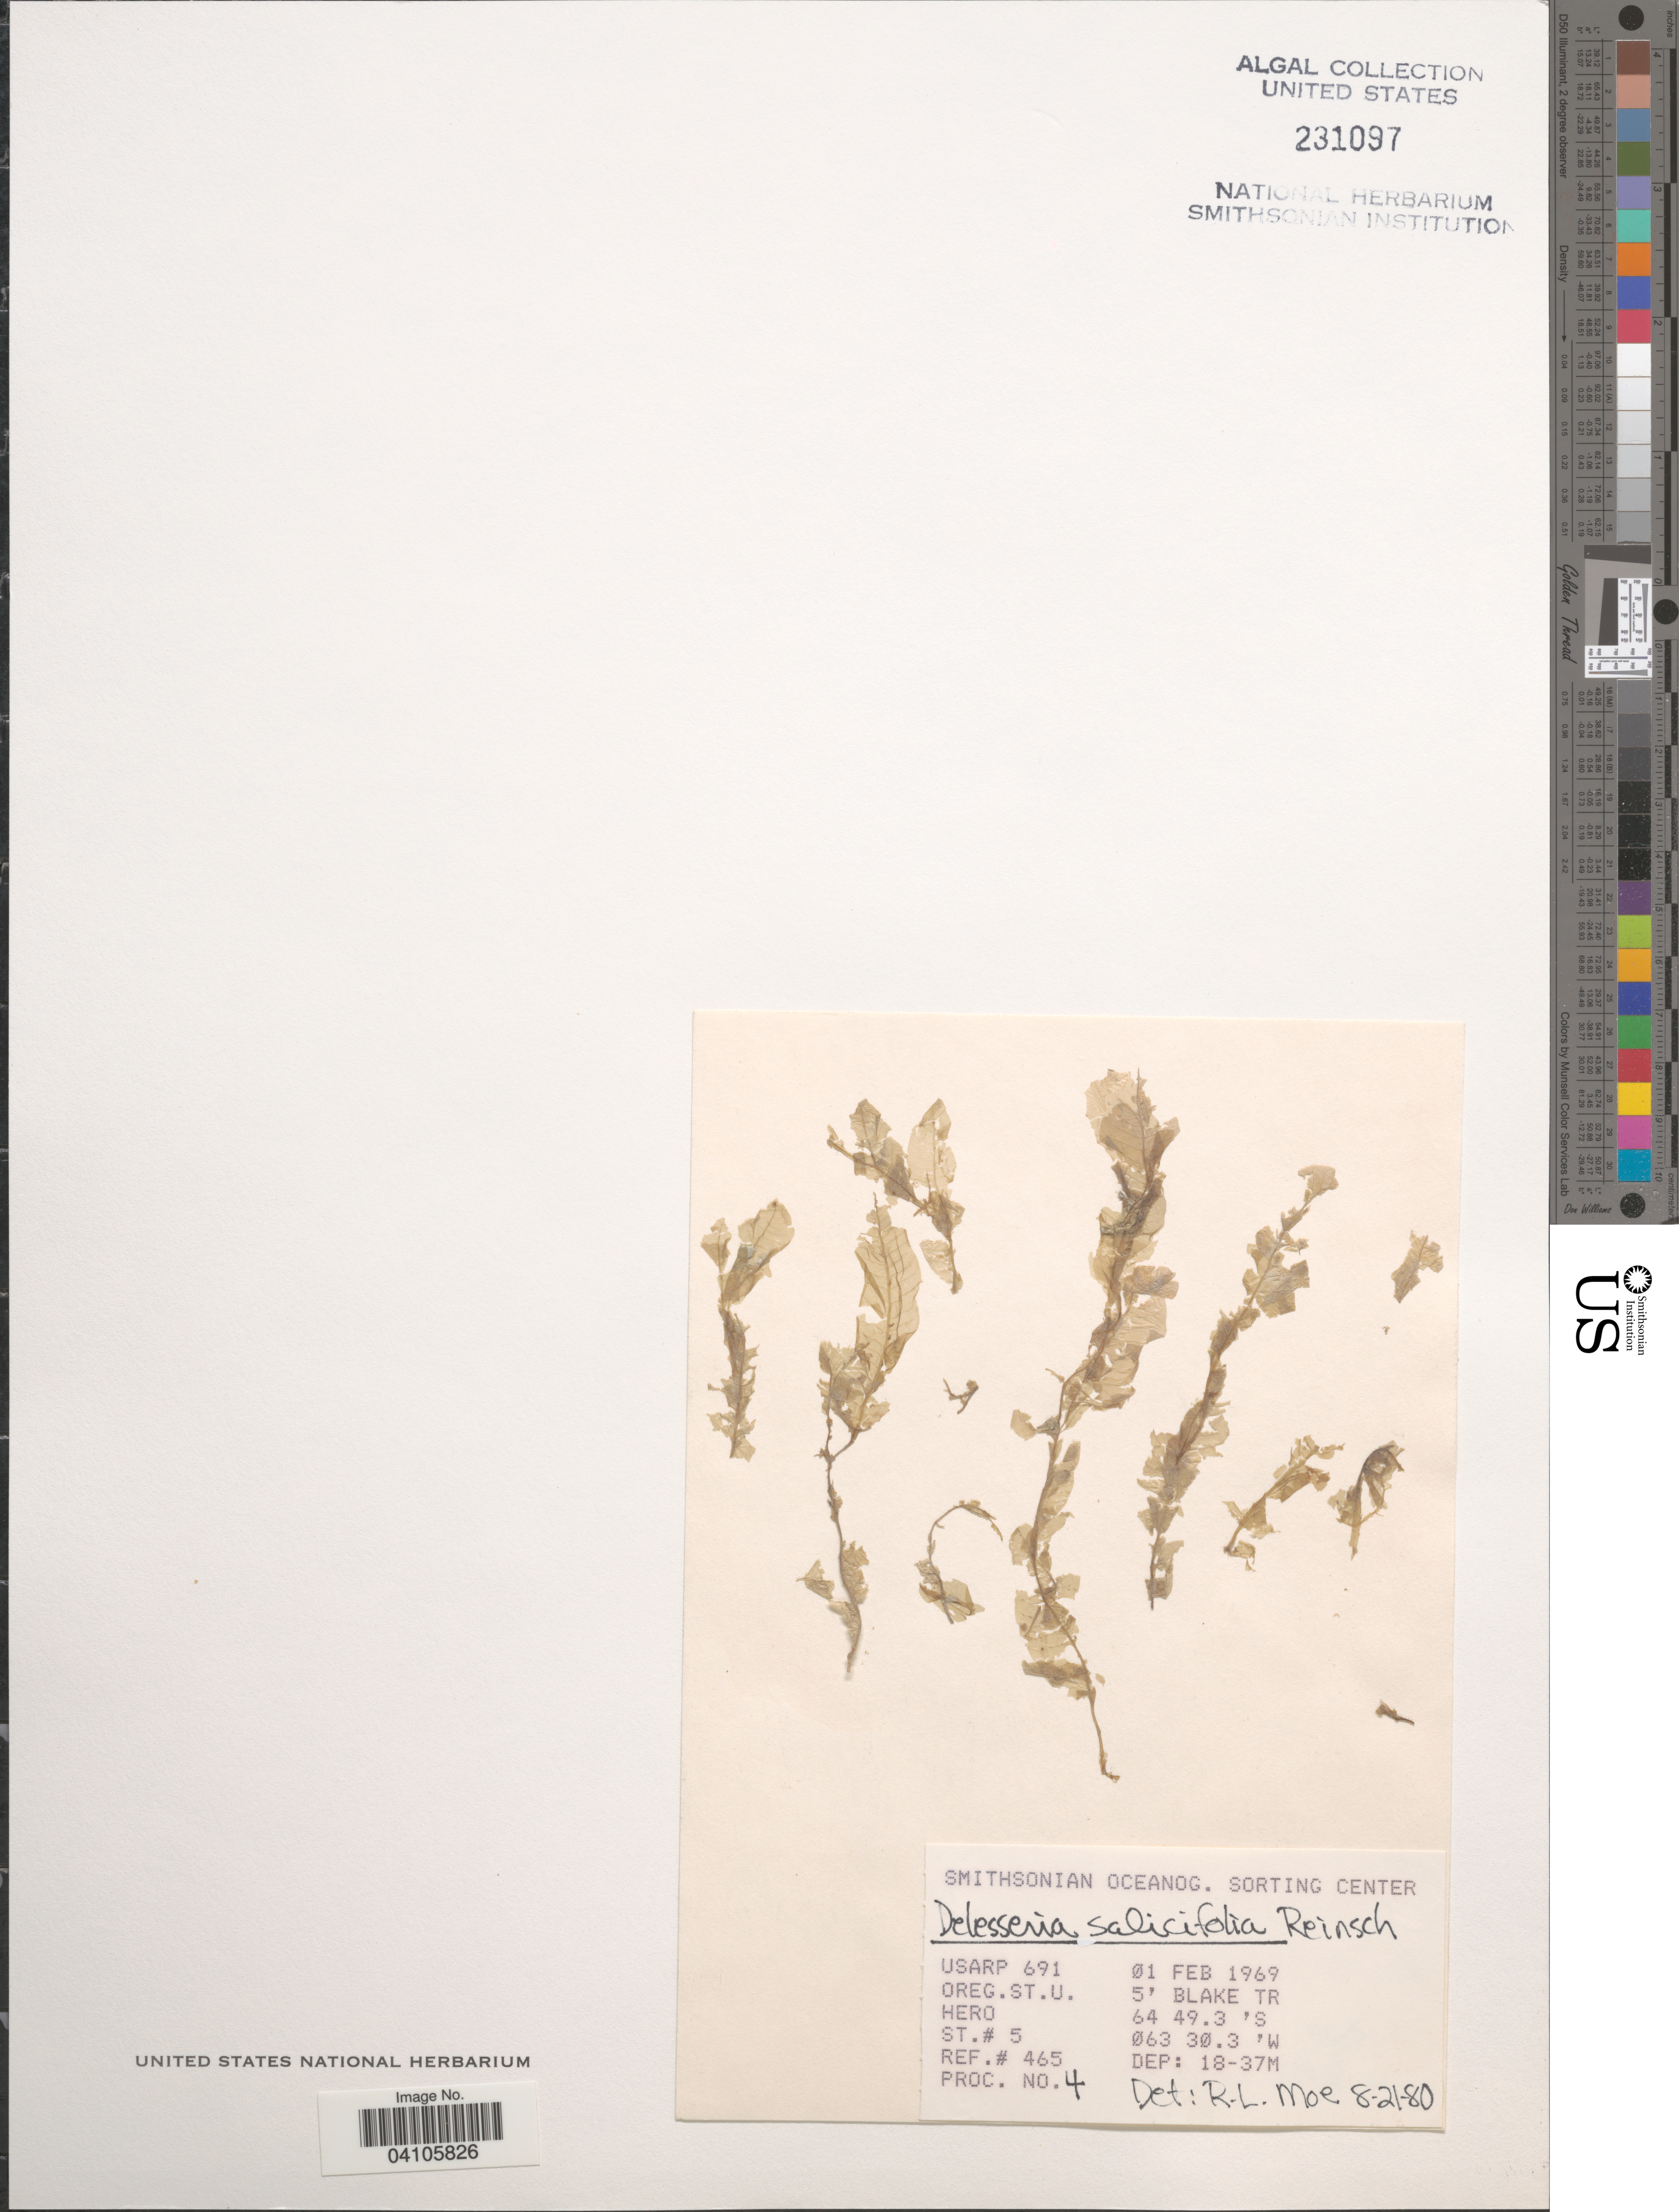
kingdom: Plantae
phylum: Rhodophyta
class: Florideophyceae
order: Ceramiales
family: Delesseriaceae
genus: Delesseria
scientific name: Delesseria salicifolia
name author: Reinsch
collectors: T. Blake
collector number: Proc 4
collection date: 1969-02-01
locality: USARP 691.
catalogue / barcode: US 231097